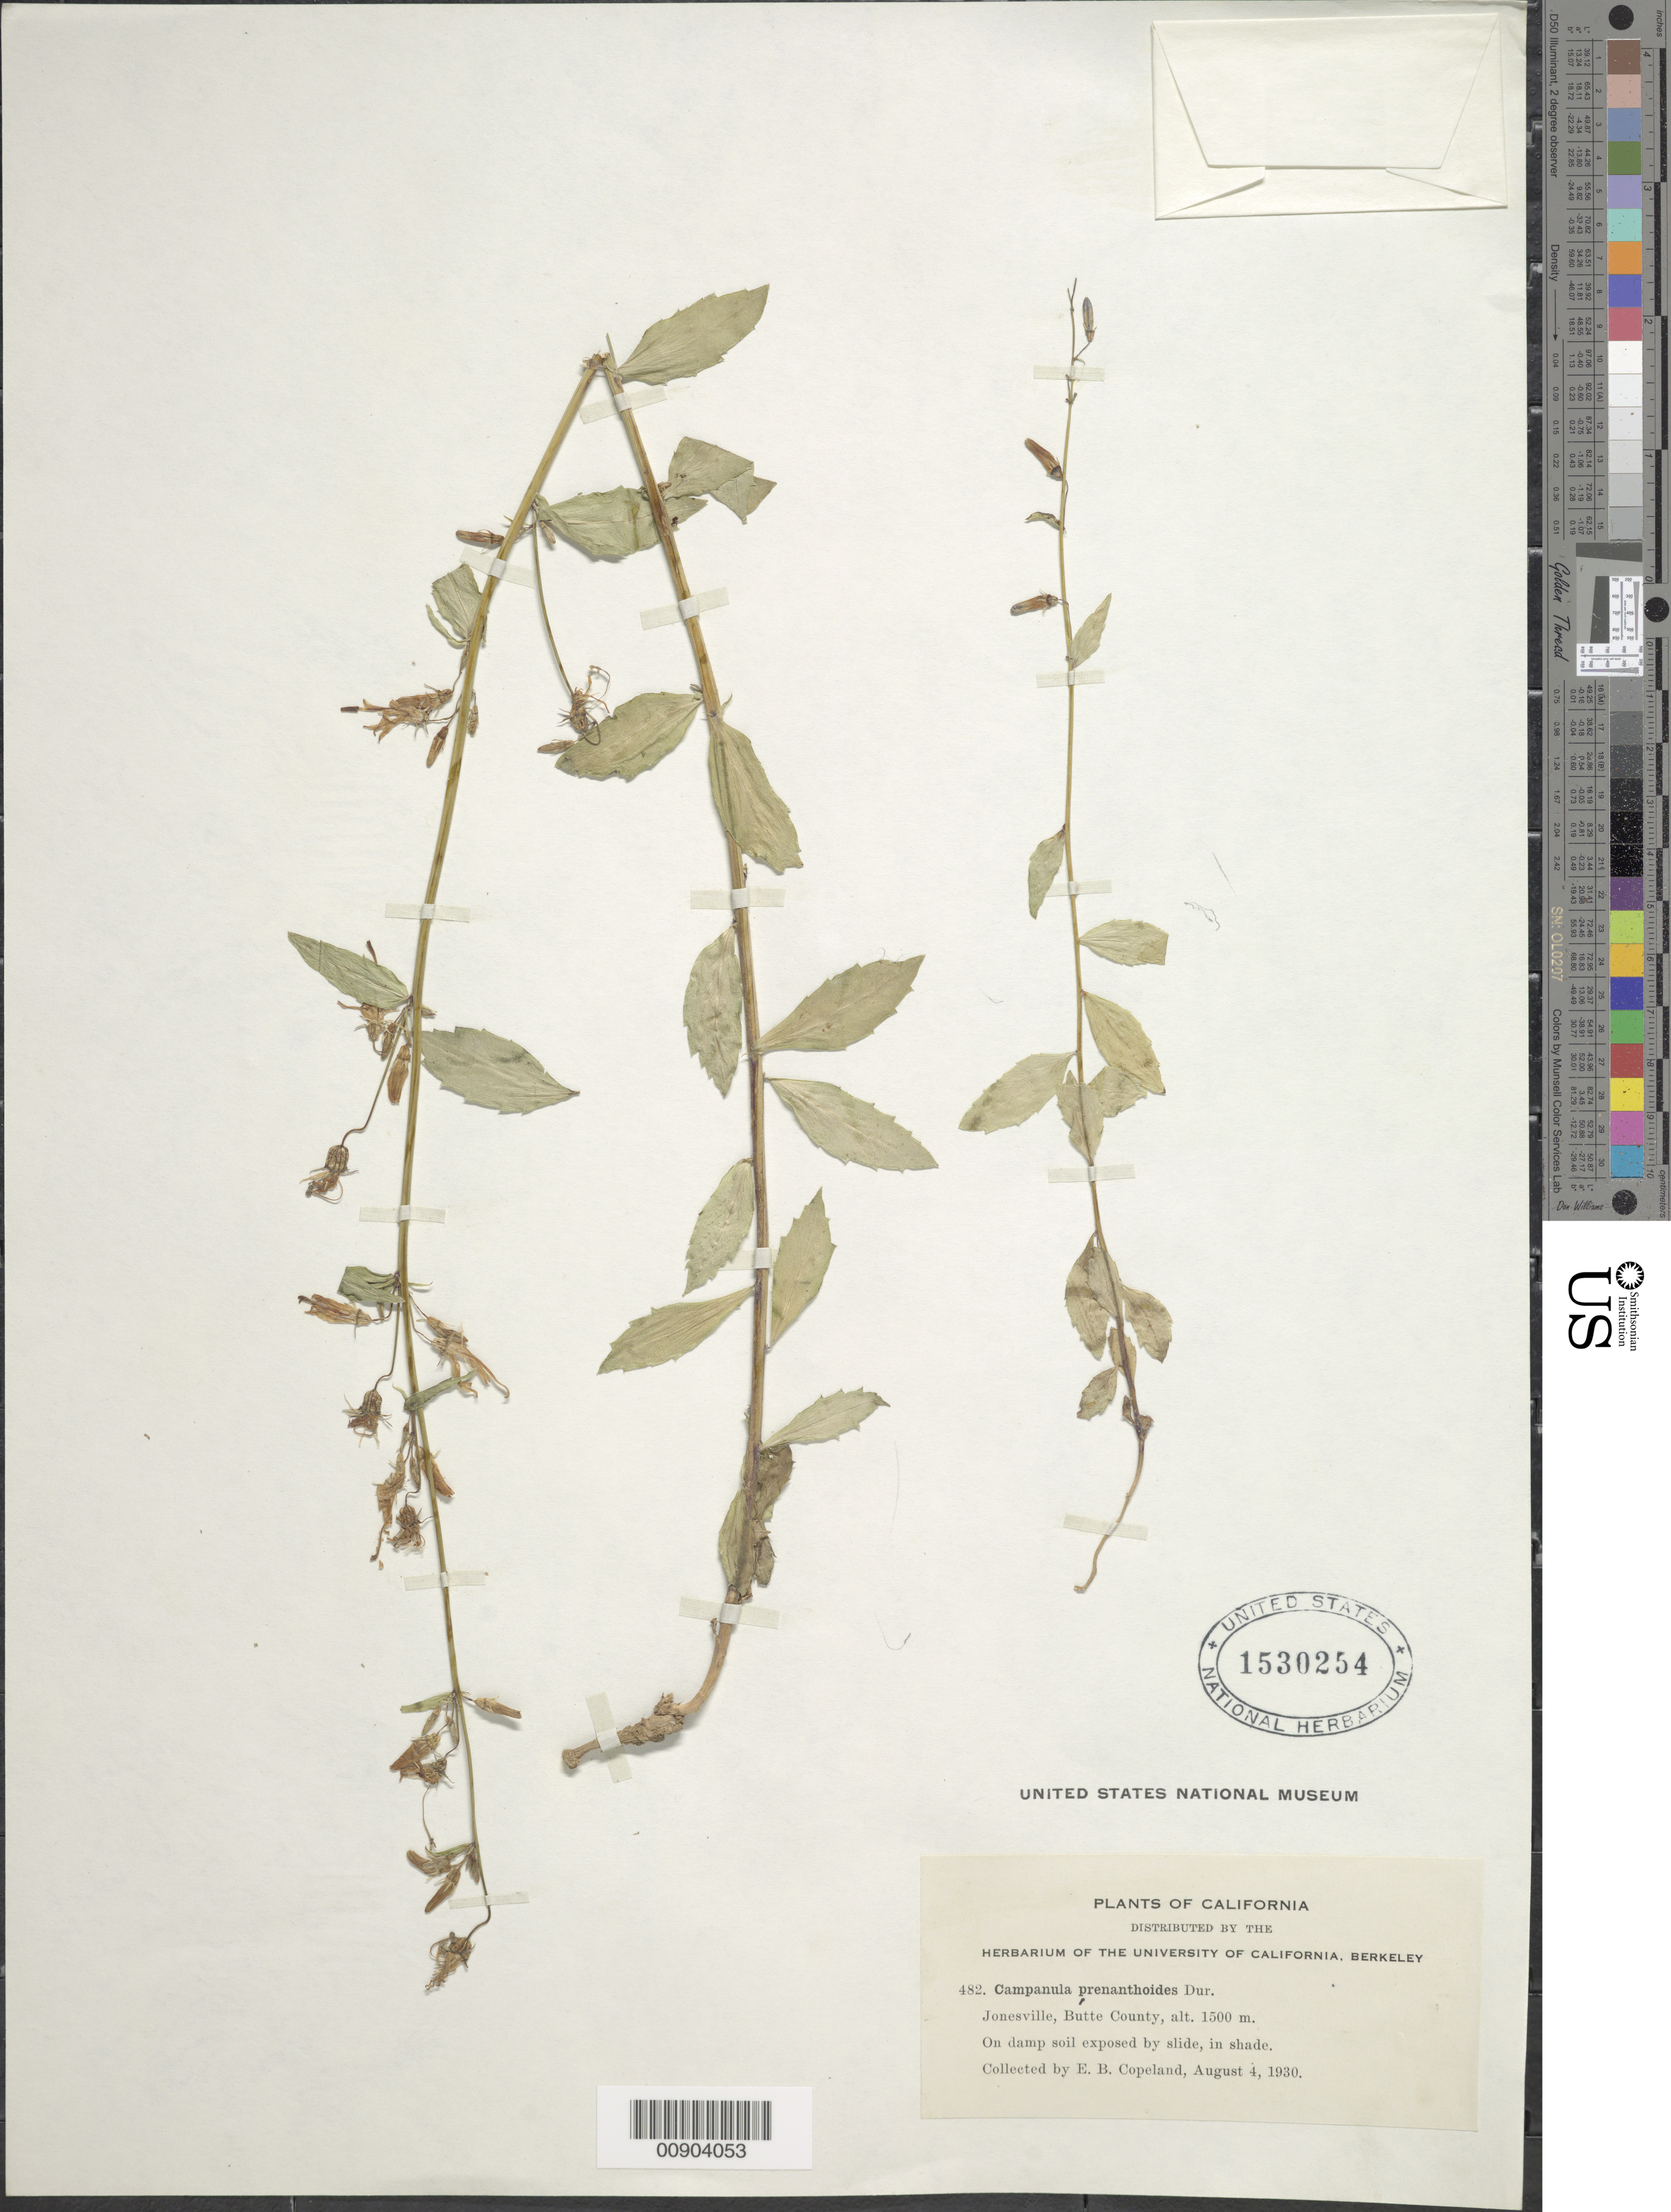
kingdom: Plantae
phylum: Tracheophyta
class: Magnoliopsida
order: Asterales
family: Campanulaceae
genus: Campanula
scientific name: Campanula prenanthoides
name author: Durand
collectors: E. B. Copeland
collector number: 482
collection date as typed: August 4, 1930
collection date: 1930-08-04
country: United States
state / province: California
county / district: Butte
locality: Jonesville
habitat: On damp soil exposed by slide, in shade.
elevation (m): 1500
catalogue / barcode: US 1530254